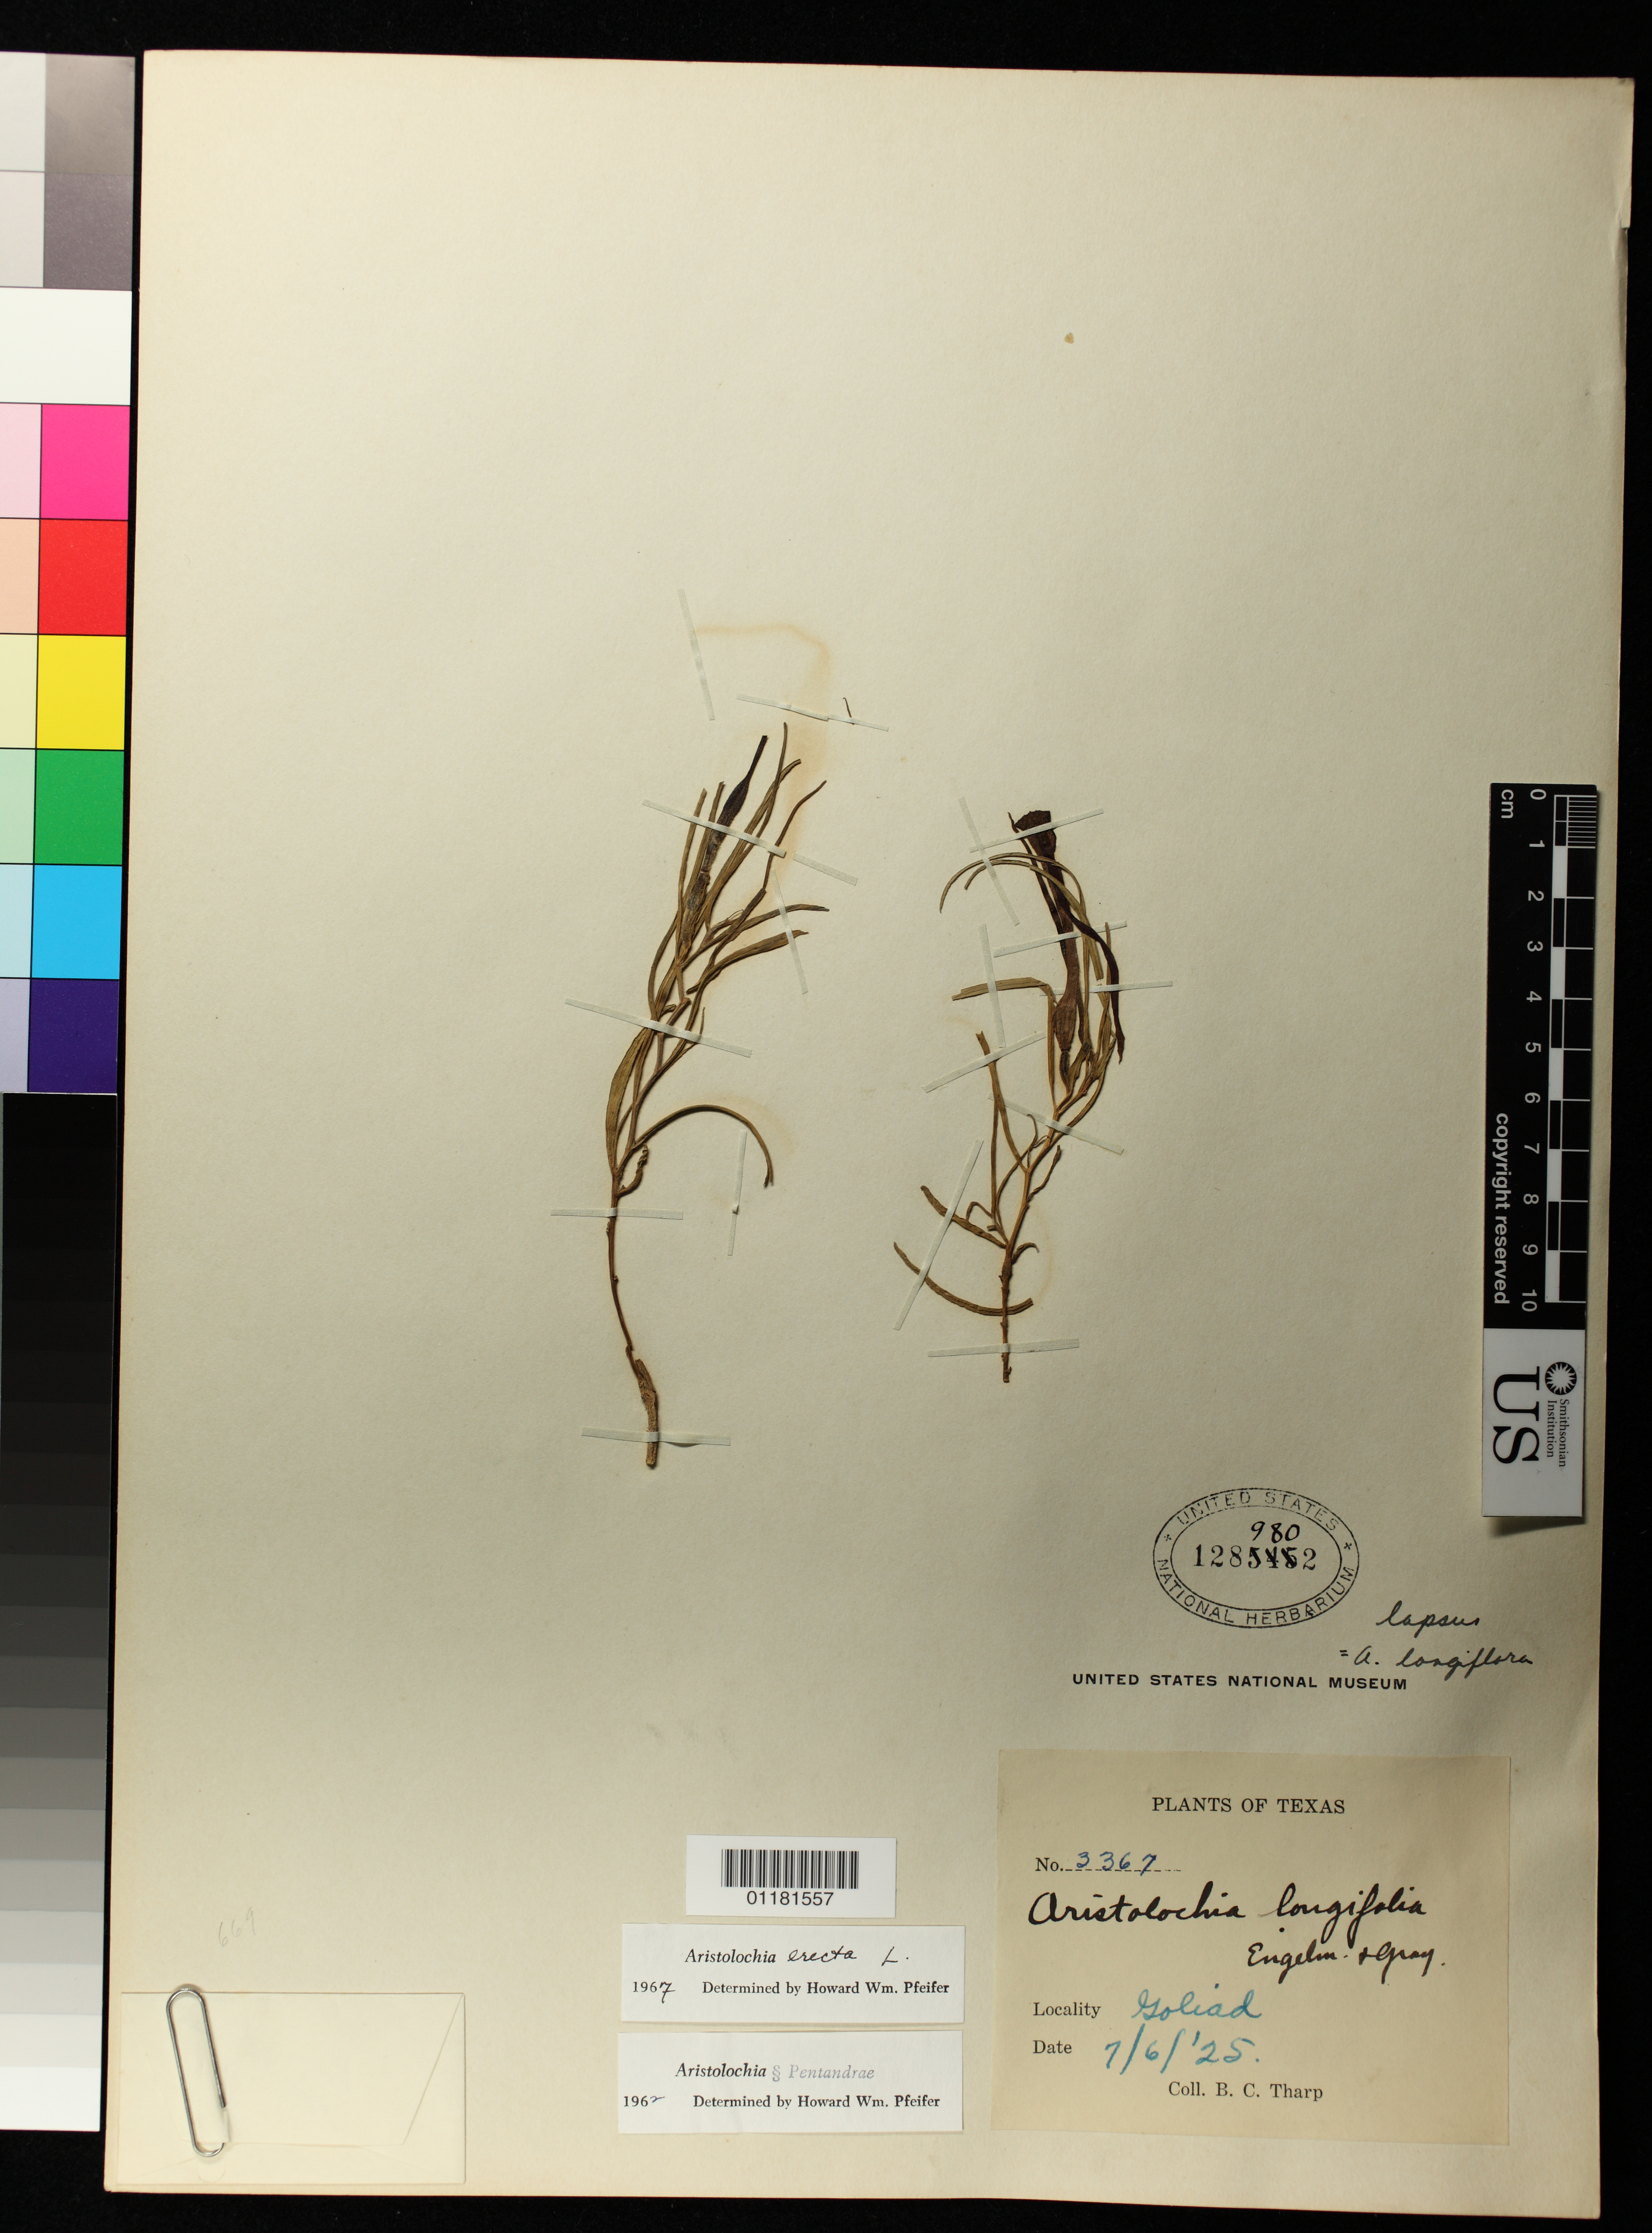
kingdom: Plantae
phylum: Tracheophyta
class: Magnoliopsida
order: Piperales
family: Aristolochiaceae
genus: Aristolochia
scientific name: Aristolochia erecta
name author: L.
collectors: B. C. Tharp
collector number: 3367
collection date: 1925-07-06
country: United States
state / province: Texas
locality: Goliad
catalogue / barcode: US 1289802